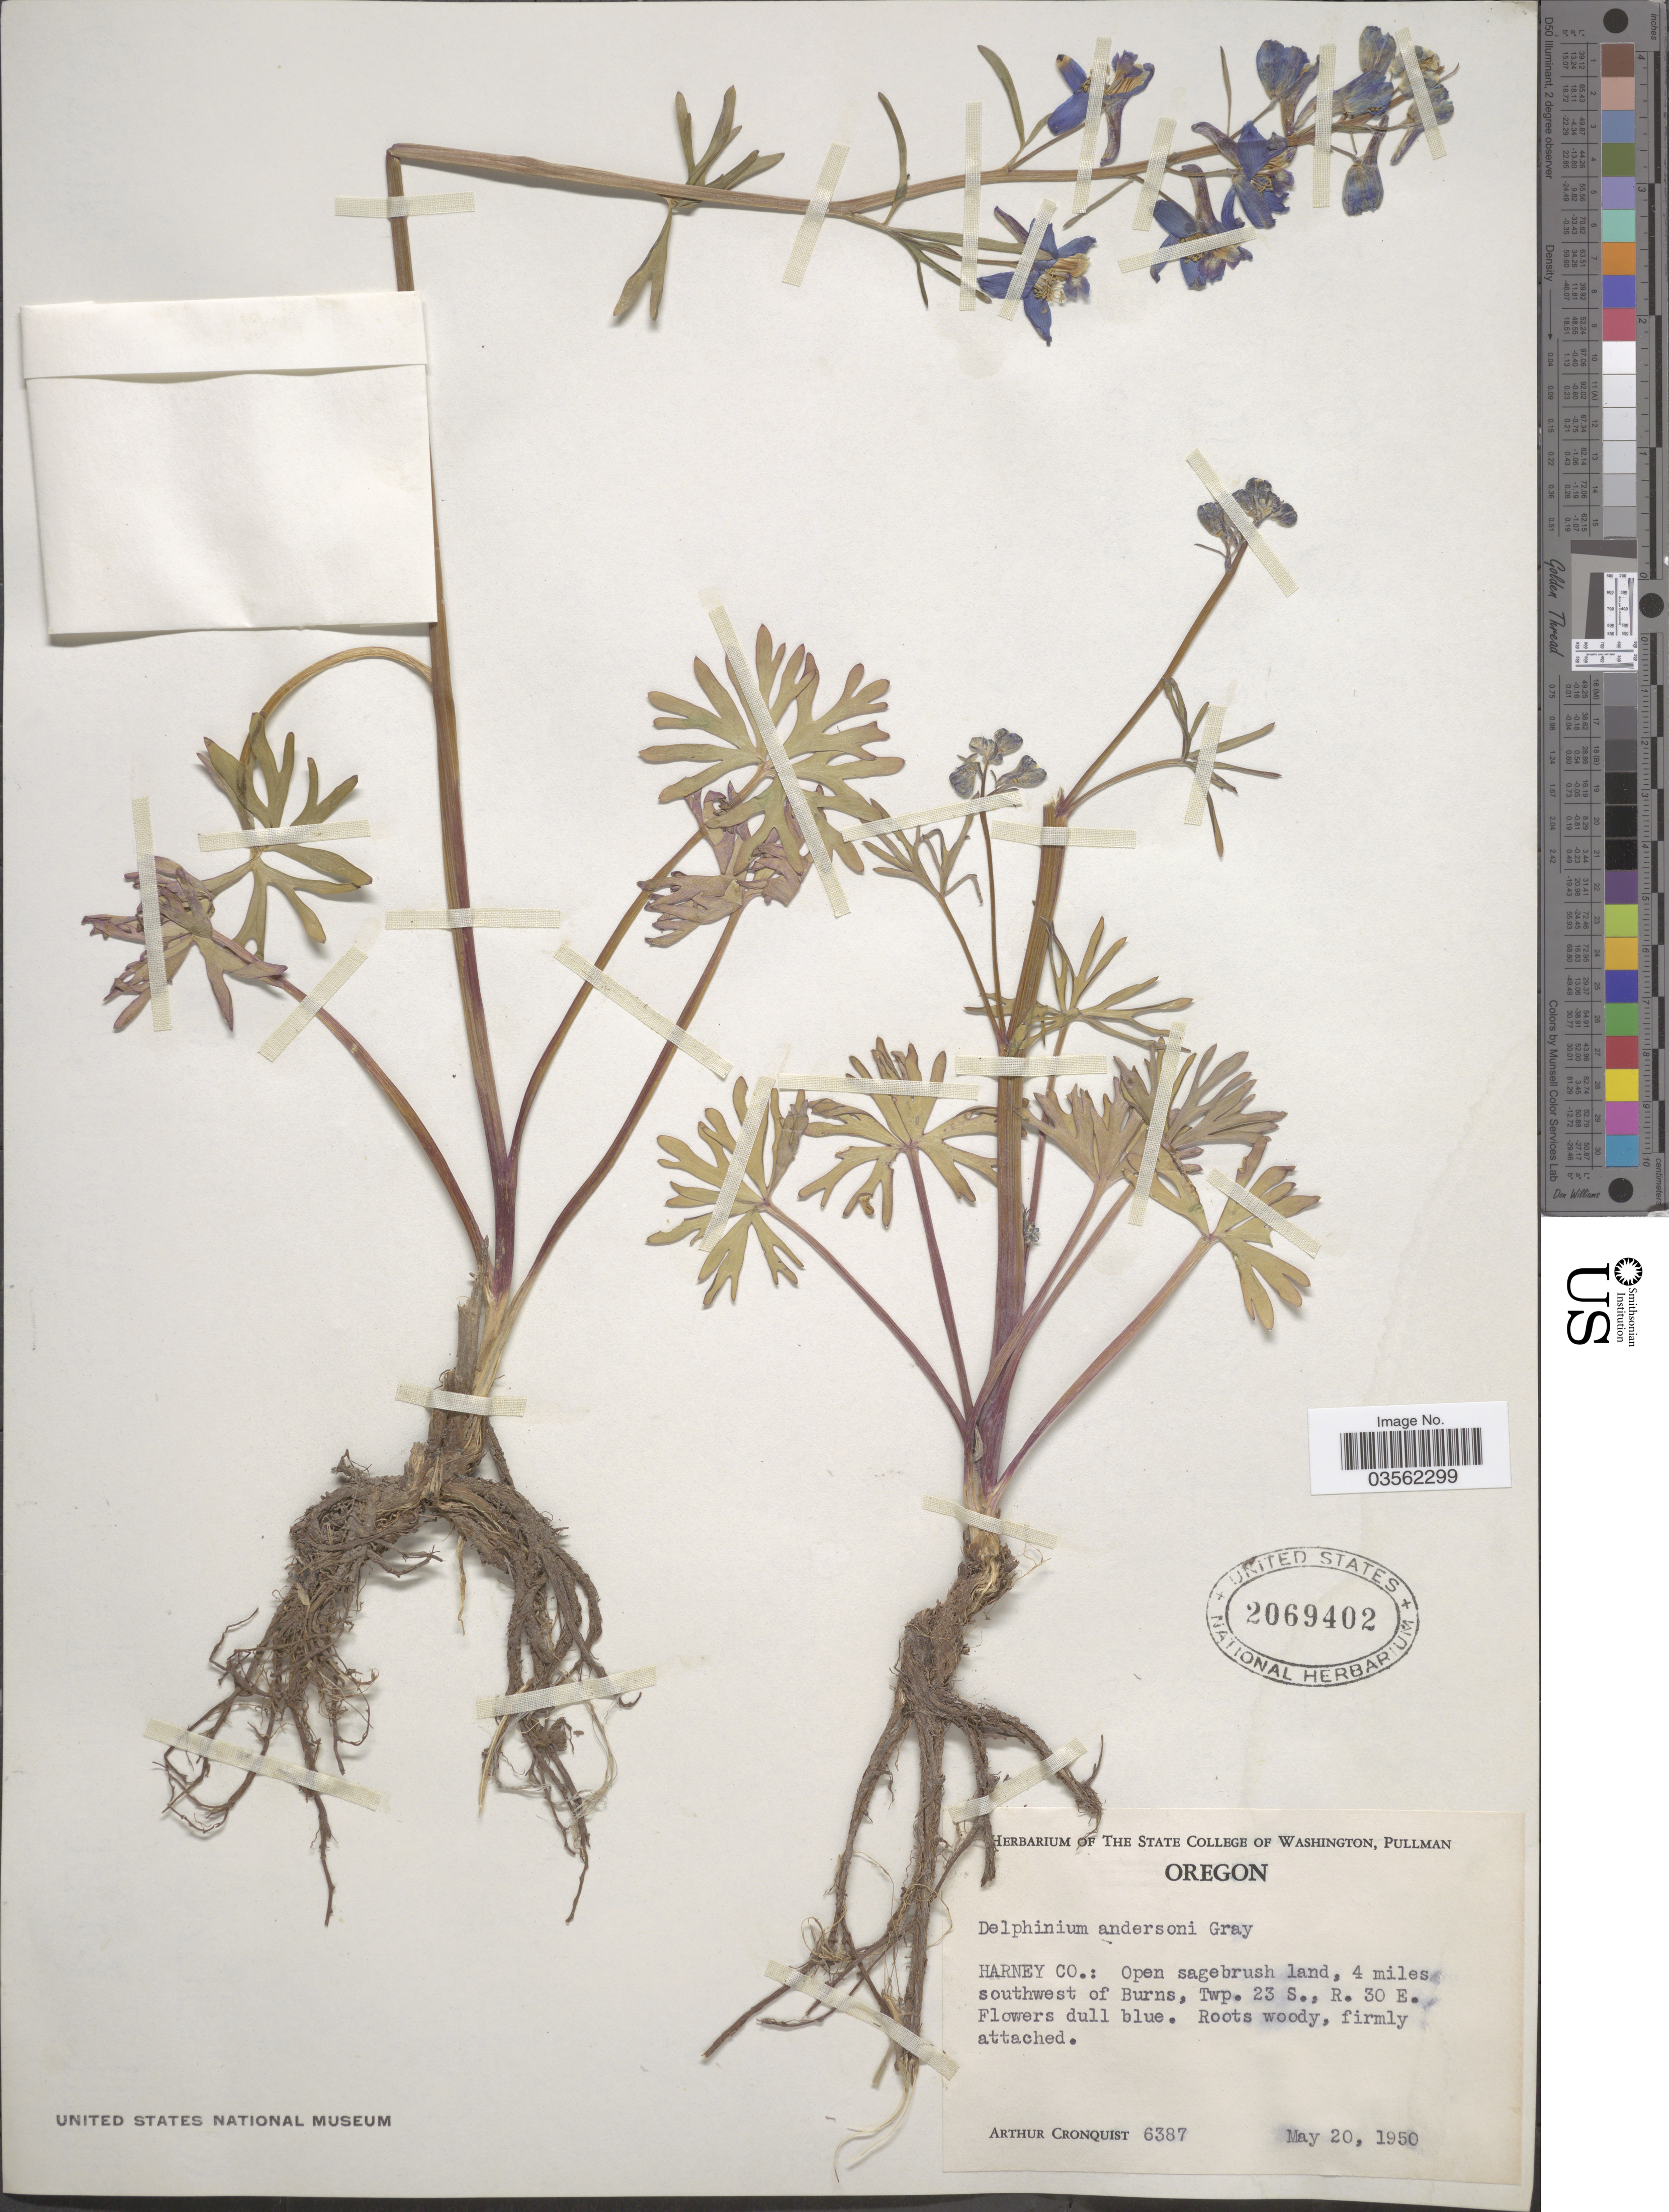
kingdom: Plantae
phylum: Tracheophyta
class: Magnoliopsida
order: Ranunculales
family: Ranunculaceae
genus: Delphinium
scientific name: Delphinium andersonii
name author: A. Gray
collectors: A. J. Cronquist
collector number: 6387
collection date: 1950-05-20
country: United States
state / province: Oregon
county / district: Harney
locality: Harney Co.: Open sagebrush land, 4 miles southwest of Burns, Twp. 23 S., R. 30 E.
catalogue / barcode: US 2069402